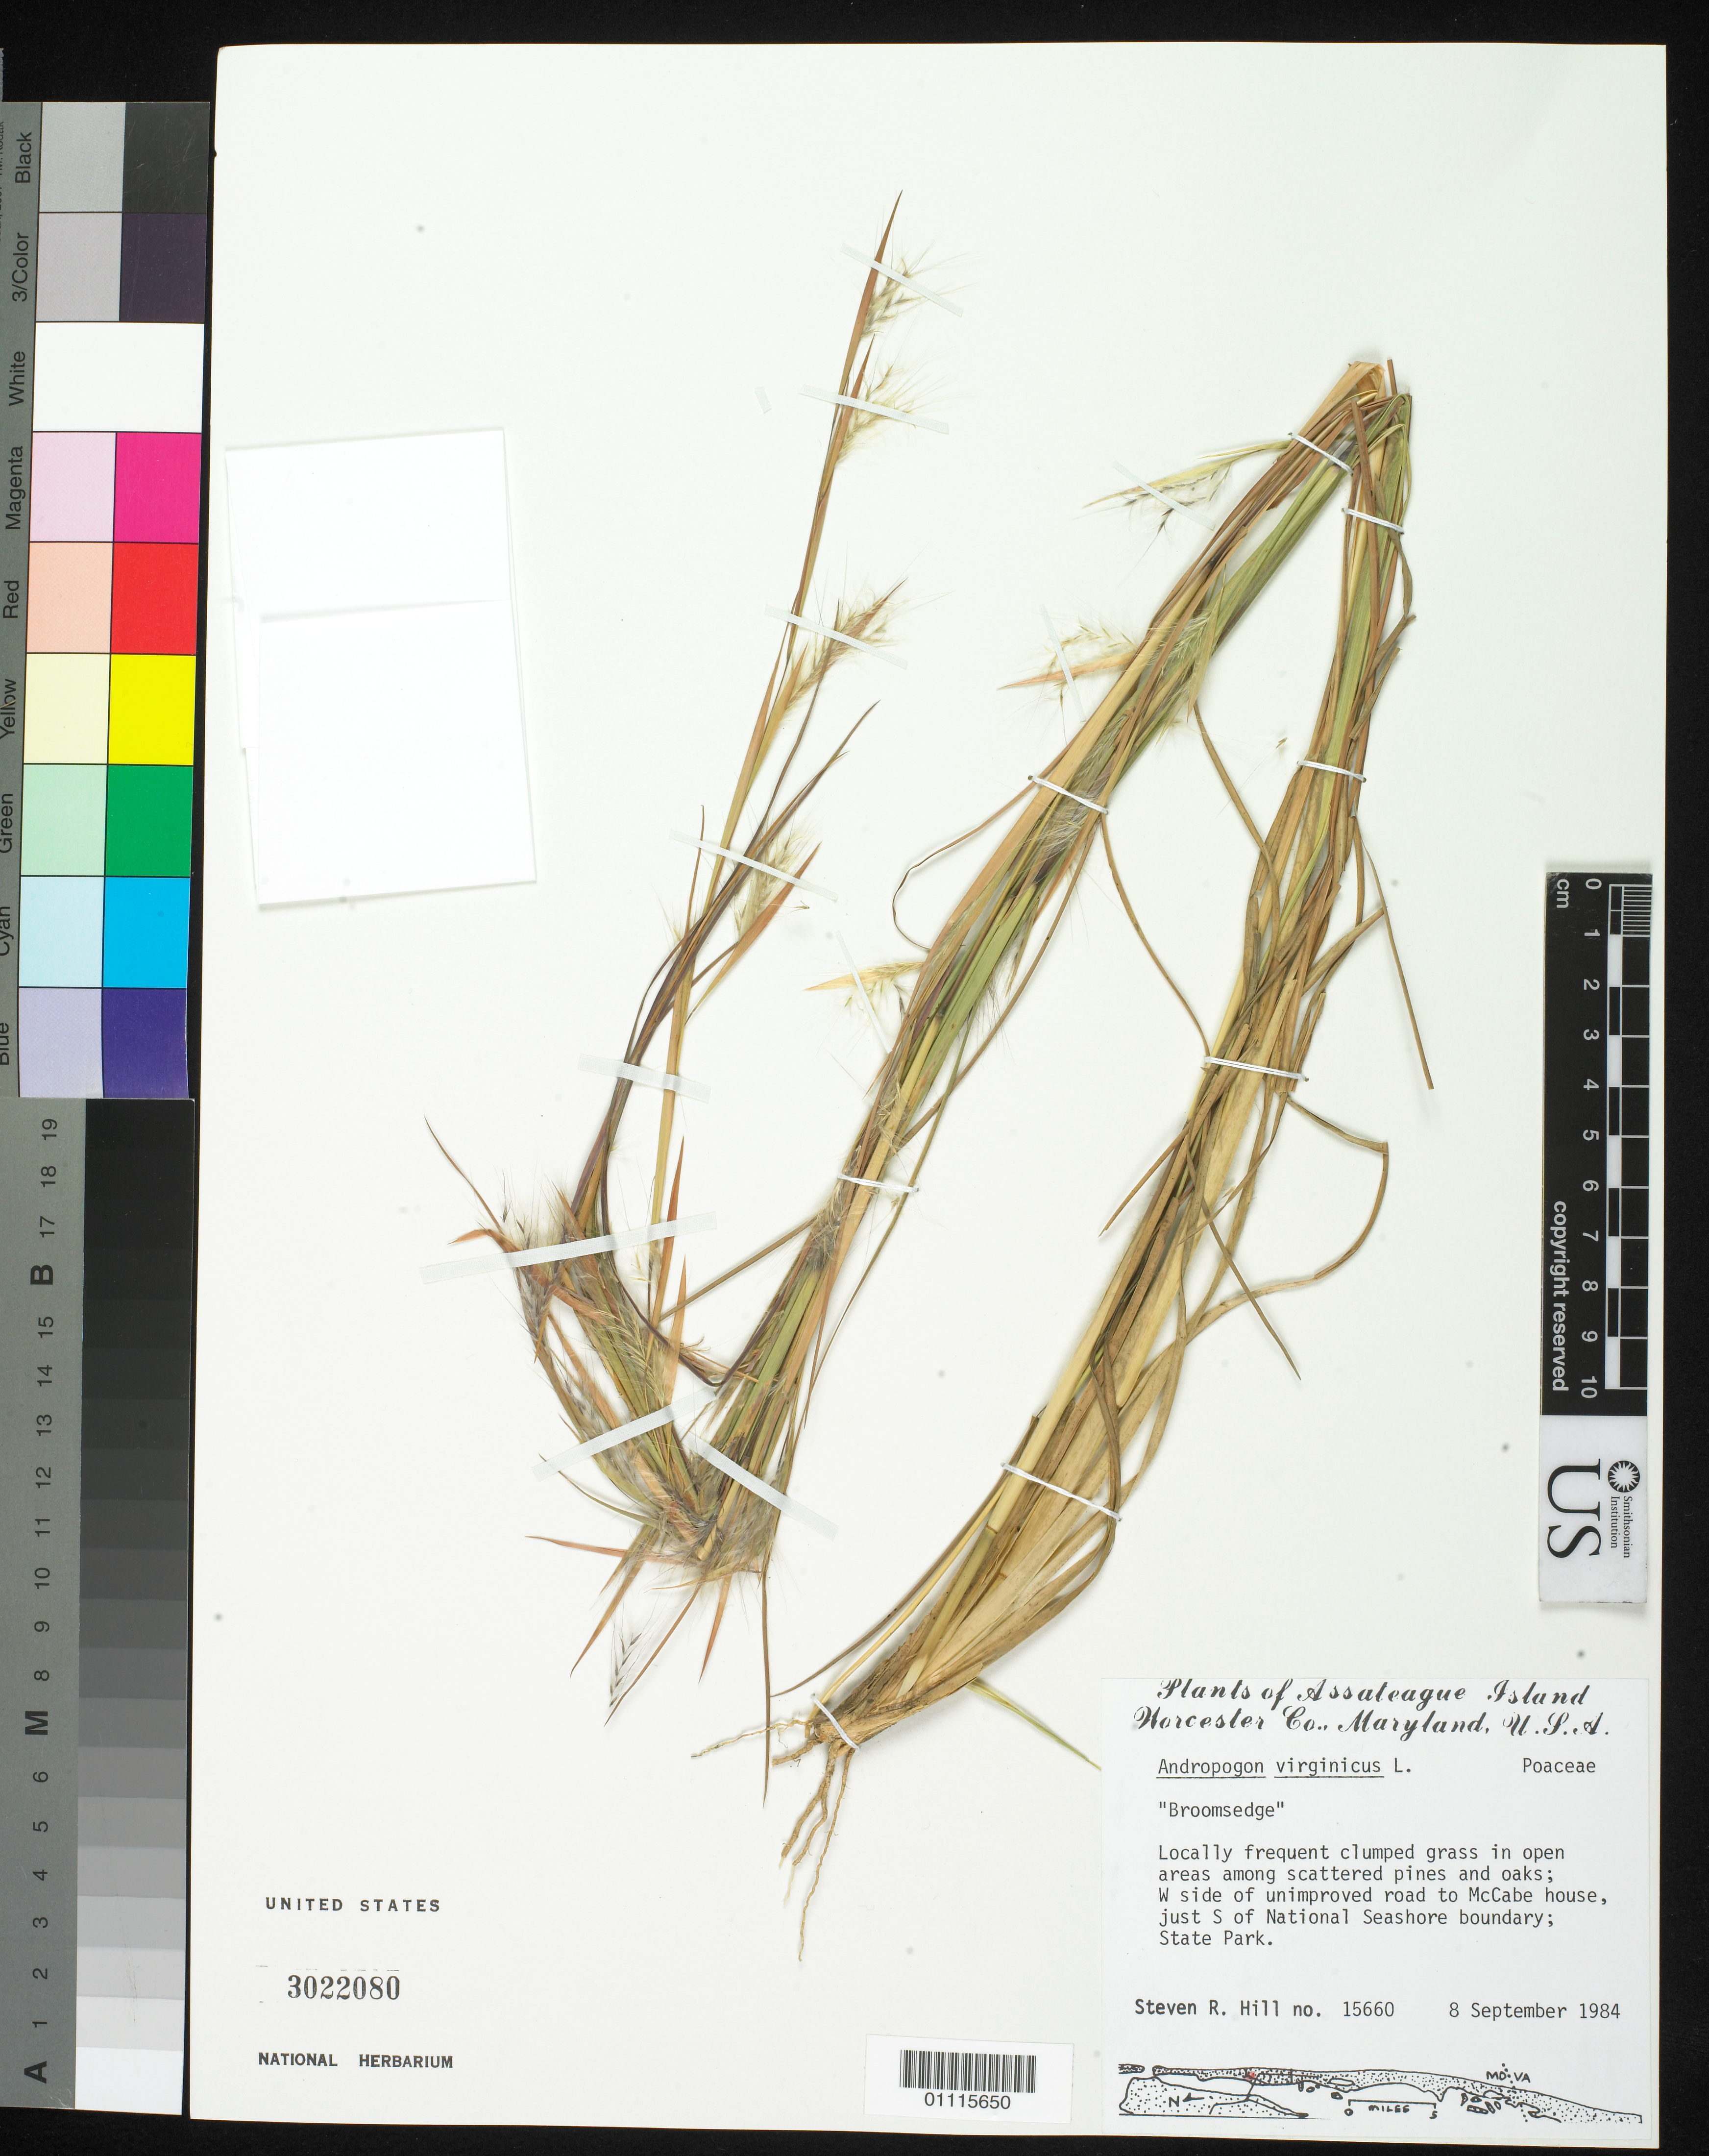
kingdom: Plantae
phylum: Tracheophyta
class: Liliopsida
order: Poales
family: Poaceae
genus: Andropogon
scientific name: Andropogon virginicus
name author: L.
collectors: S. R. Hill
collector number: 15660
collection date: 1984-09-08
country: United States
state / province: Maryland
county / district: Worcester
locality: W side of unimporved road to McCabe house, just S of National Seashore boundary; State Park.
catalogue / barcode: US 3022080